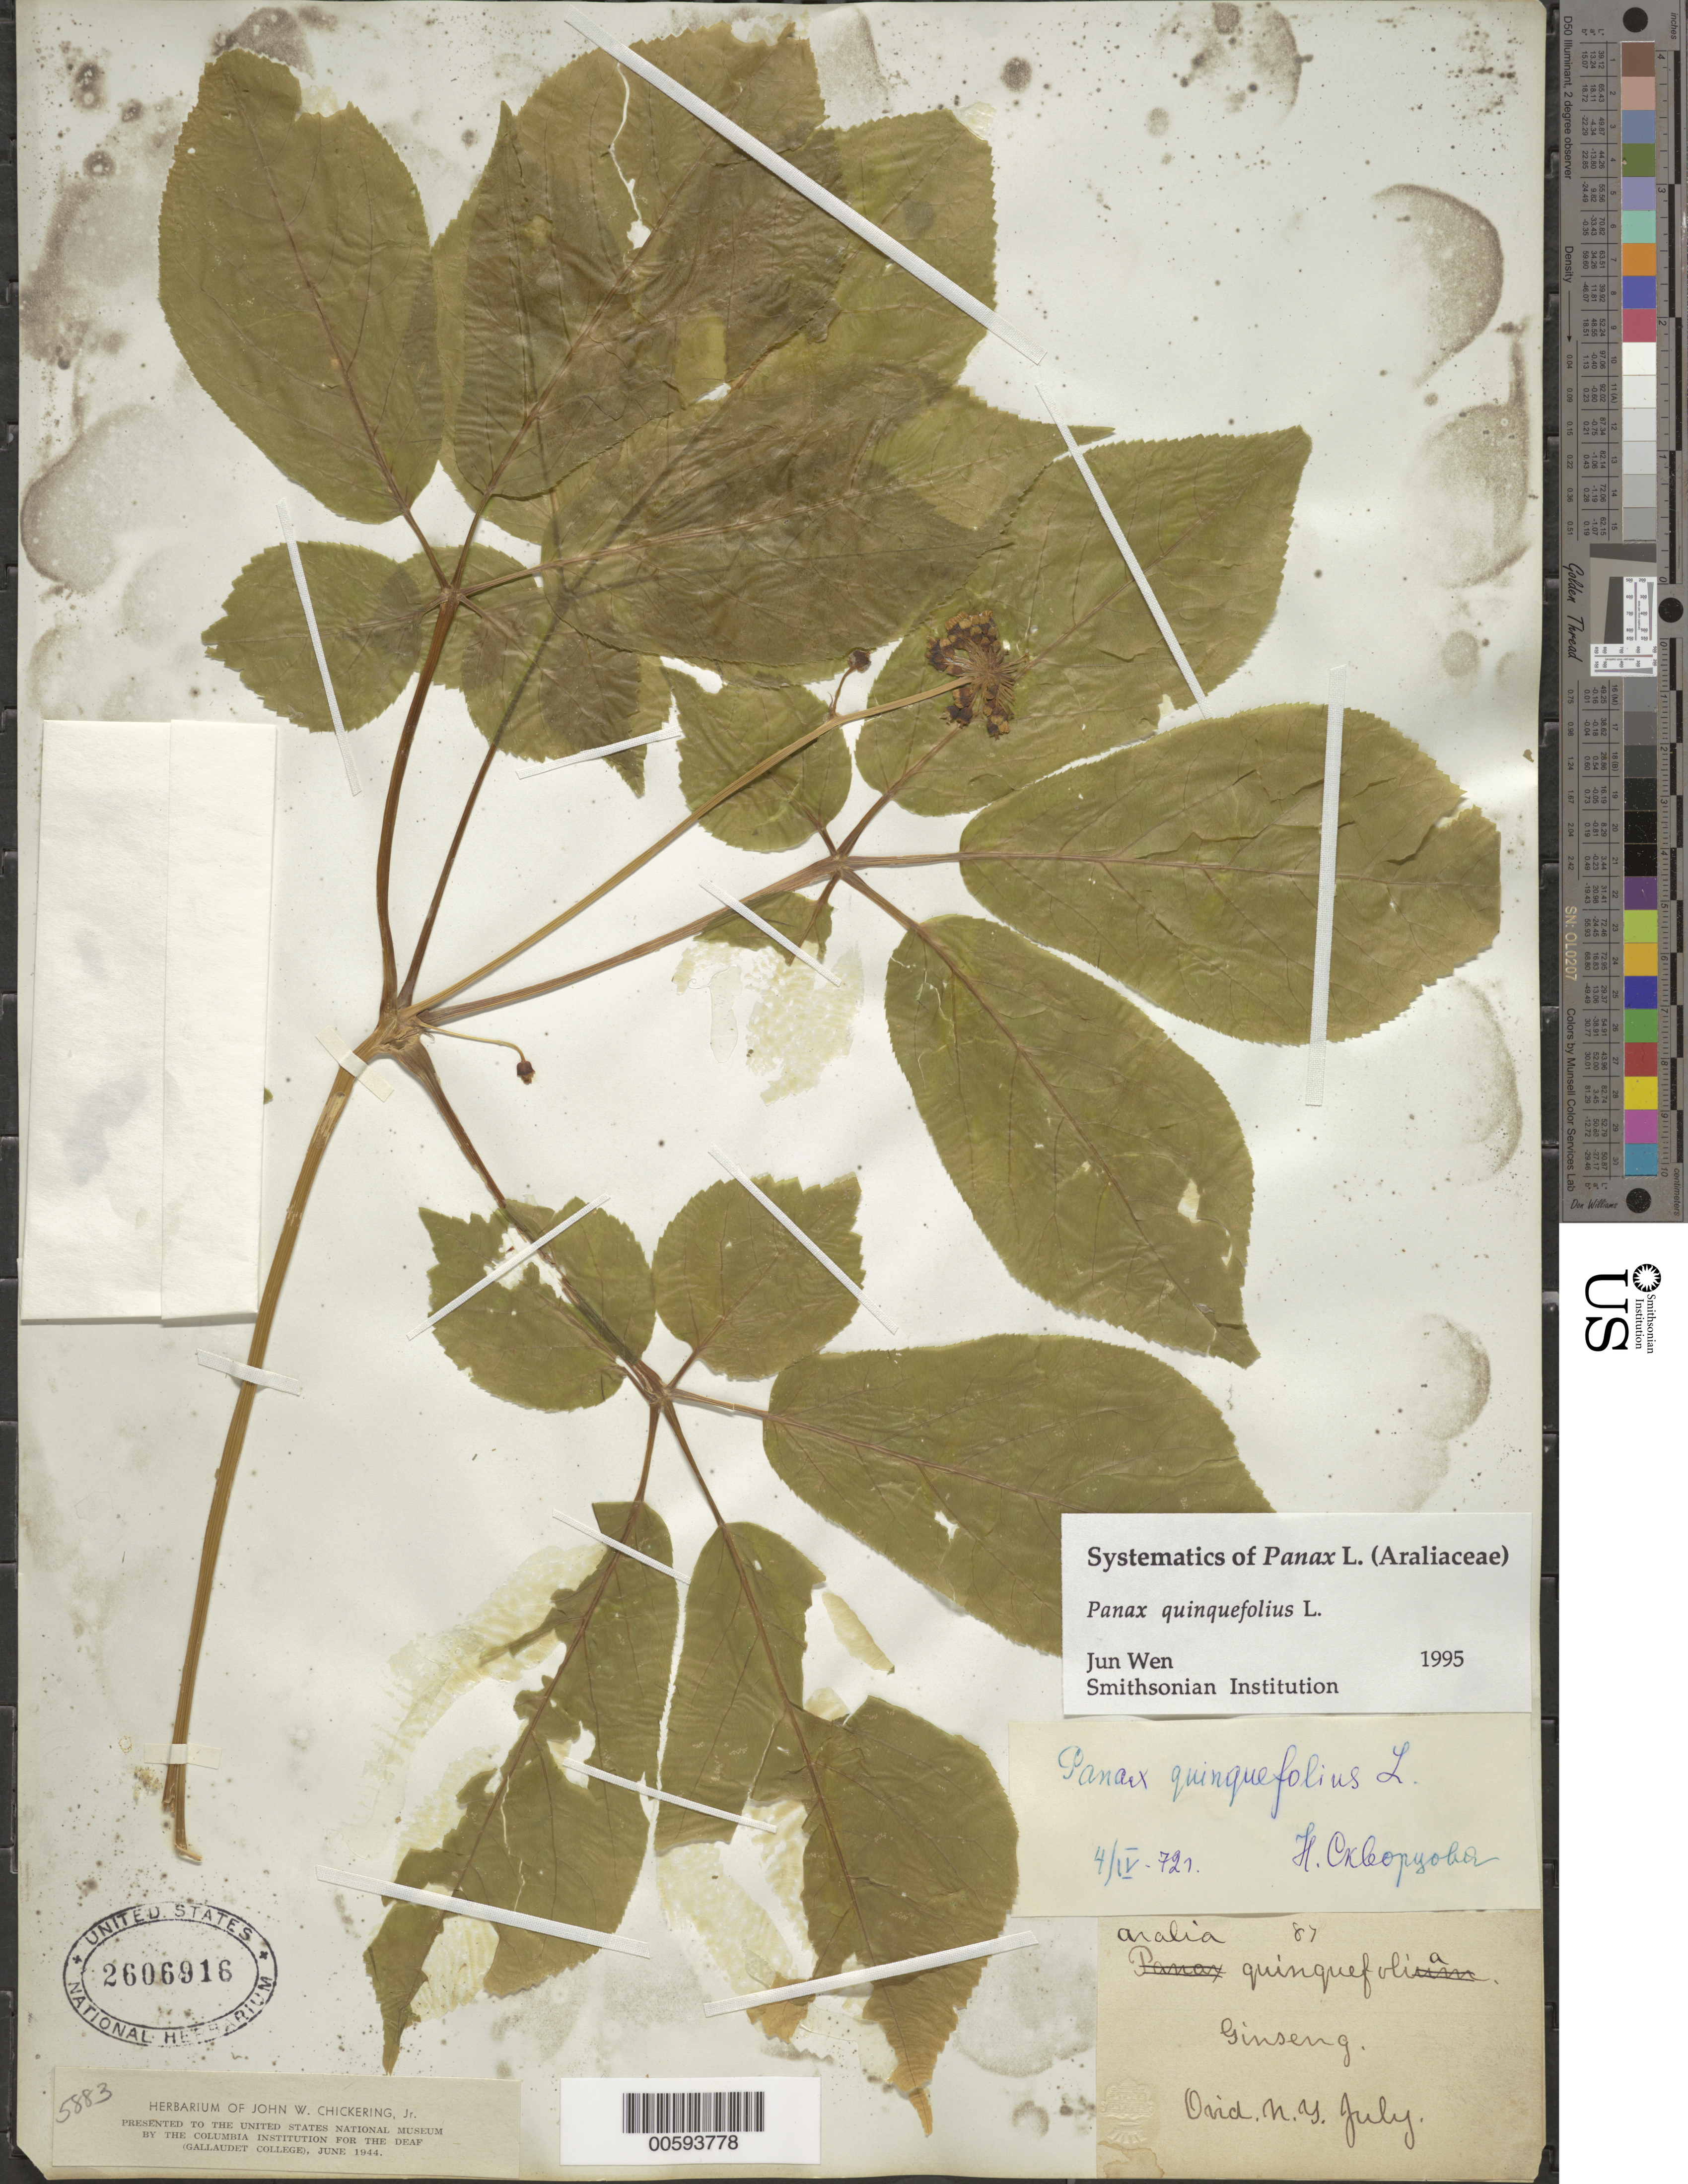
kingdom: Plantae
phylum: Tracheophyta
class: Magnoliopsida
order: Apiales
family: Araliaceae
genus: Panax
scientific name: Panax quinquefolius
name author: L.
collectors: H. Oxleopyober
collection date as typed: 04 Apr 1727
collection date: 1727-04-04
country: United States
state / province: New York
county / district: Seneca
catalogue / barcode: US 2606916